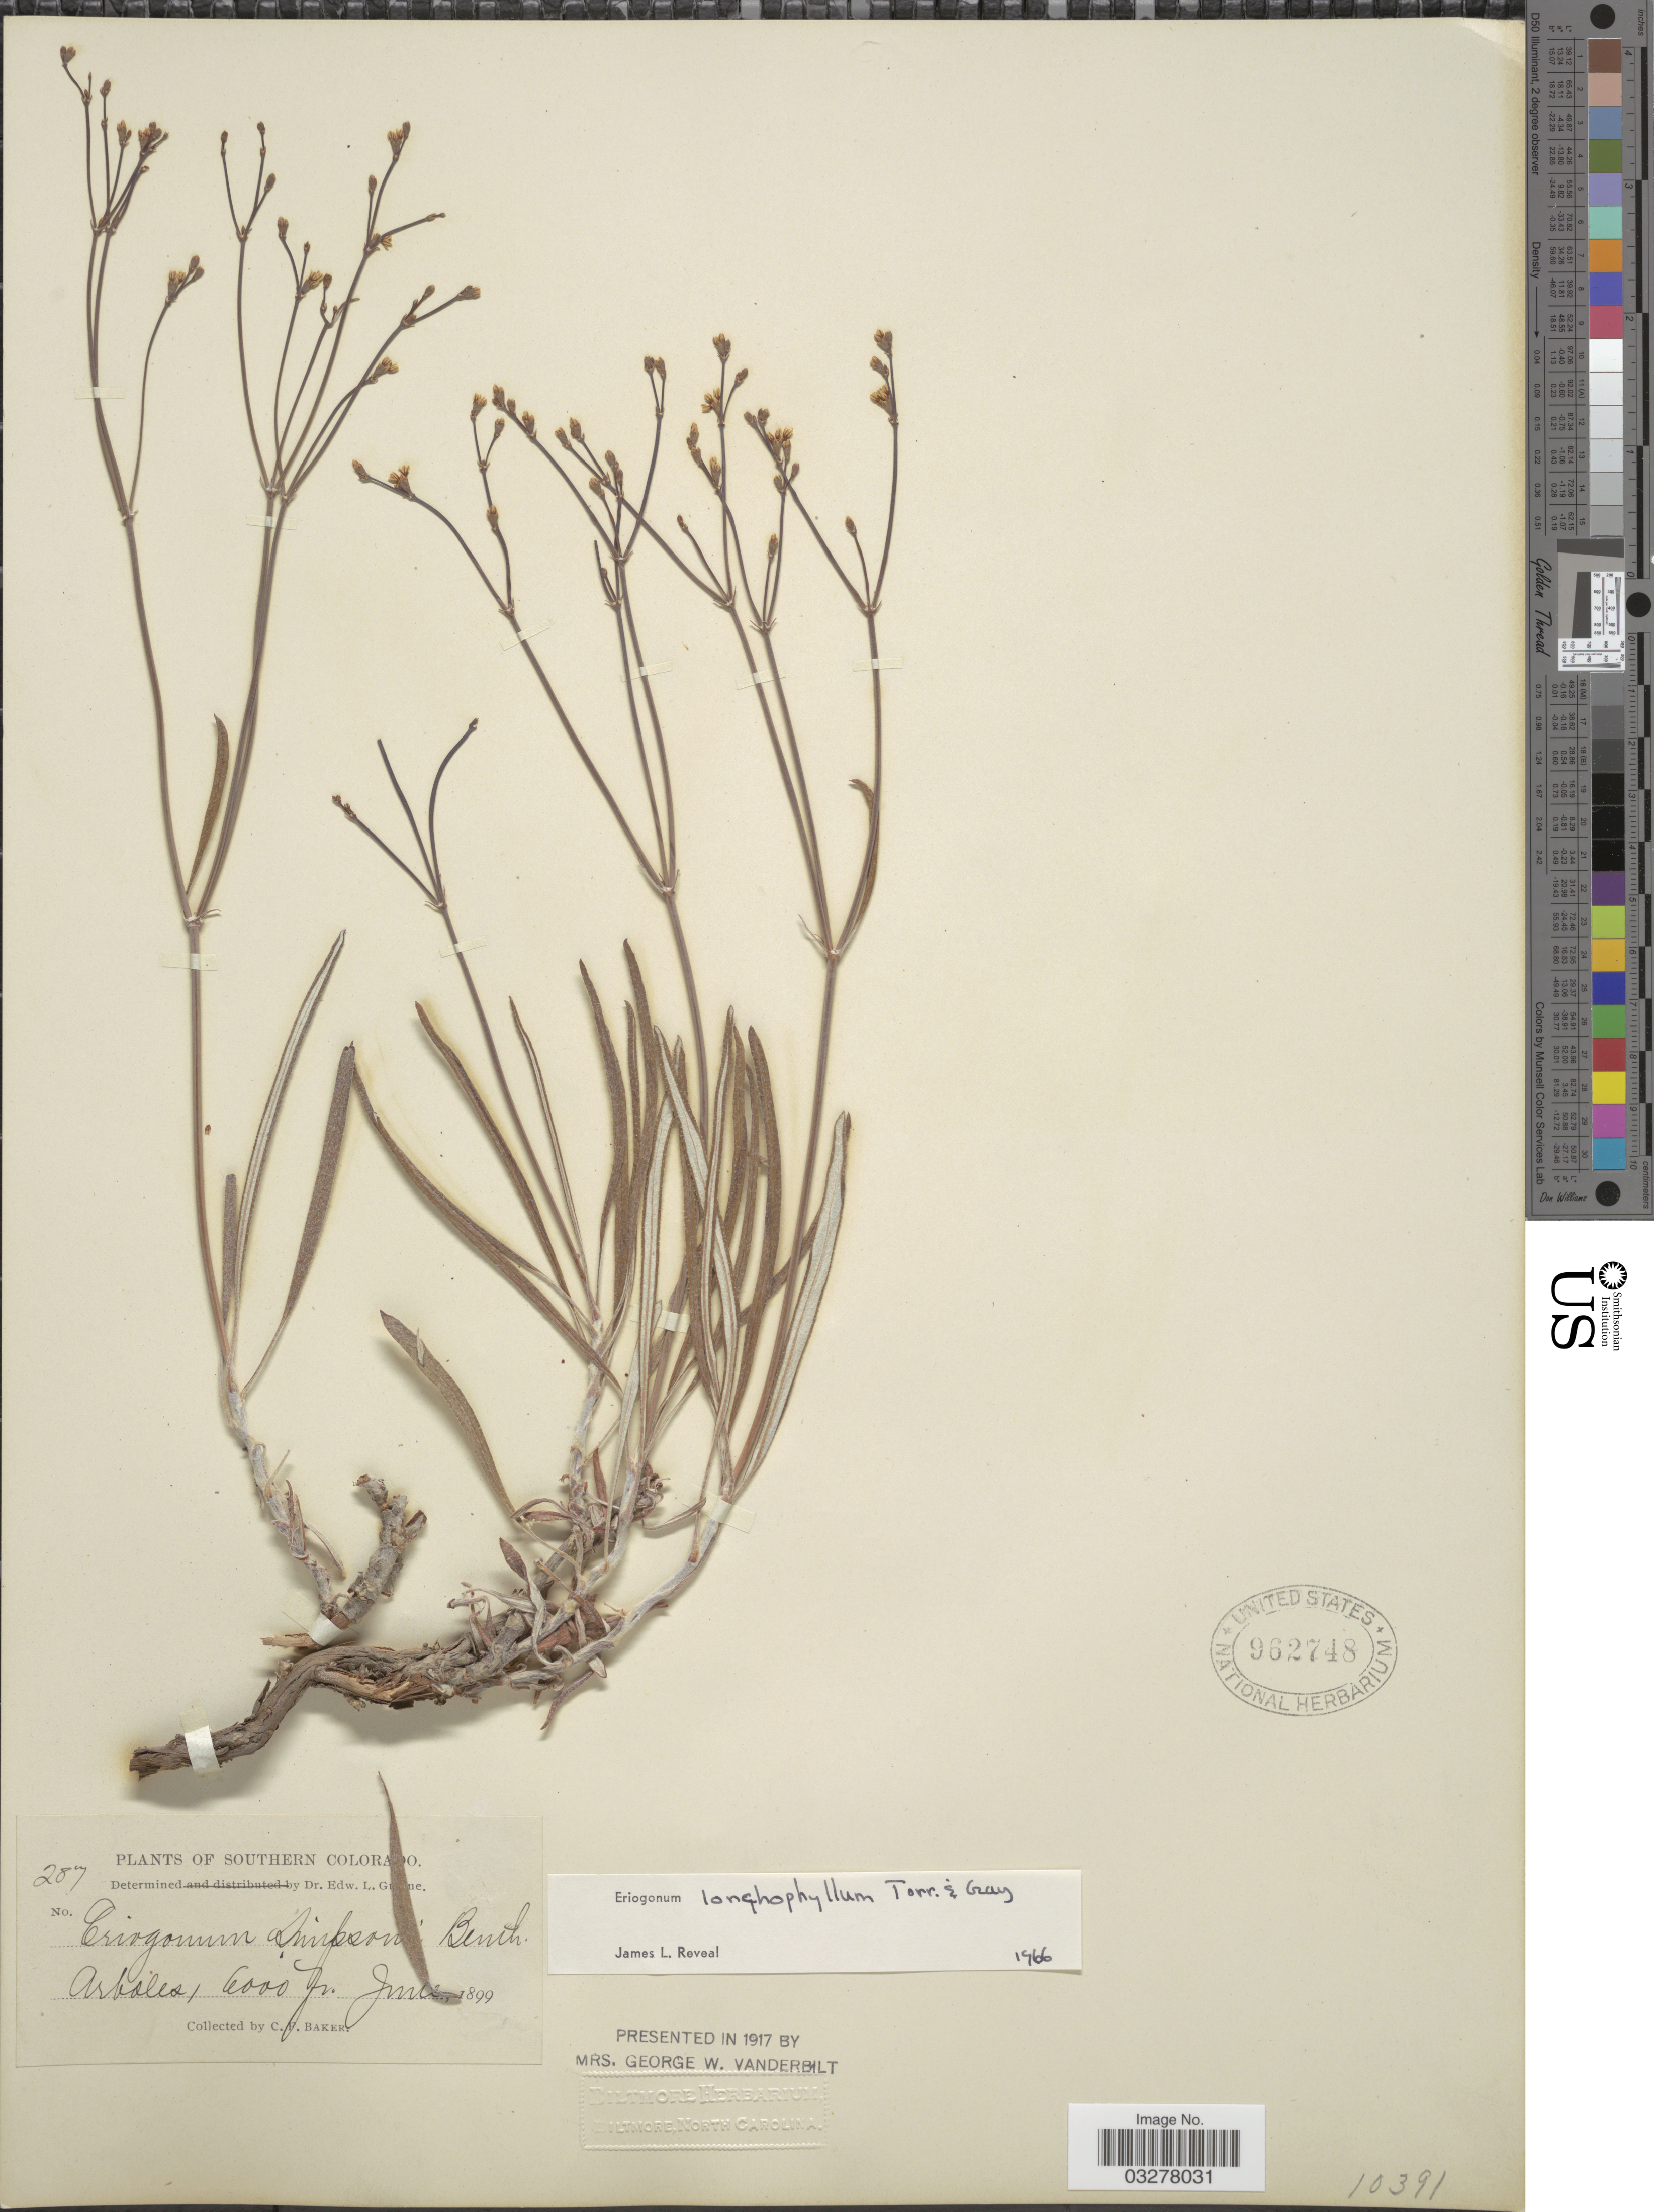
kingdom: Plantae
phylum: Tracheophyta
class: Magnoliopsida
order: Caryophyllales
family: Polygonaceae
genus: Eriogonum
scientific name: Eriogonum lonchophyllum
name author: Torr. & A. Gray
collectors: C. F. Baker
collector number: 287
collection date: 1899-06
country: United States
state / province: Colorado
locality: Southern Colorado. Arboles.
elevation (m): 1829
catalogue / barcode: US 962748